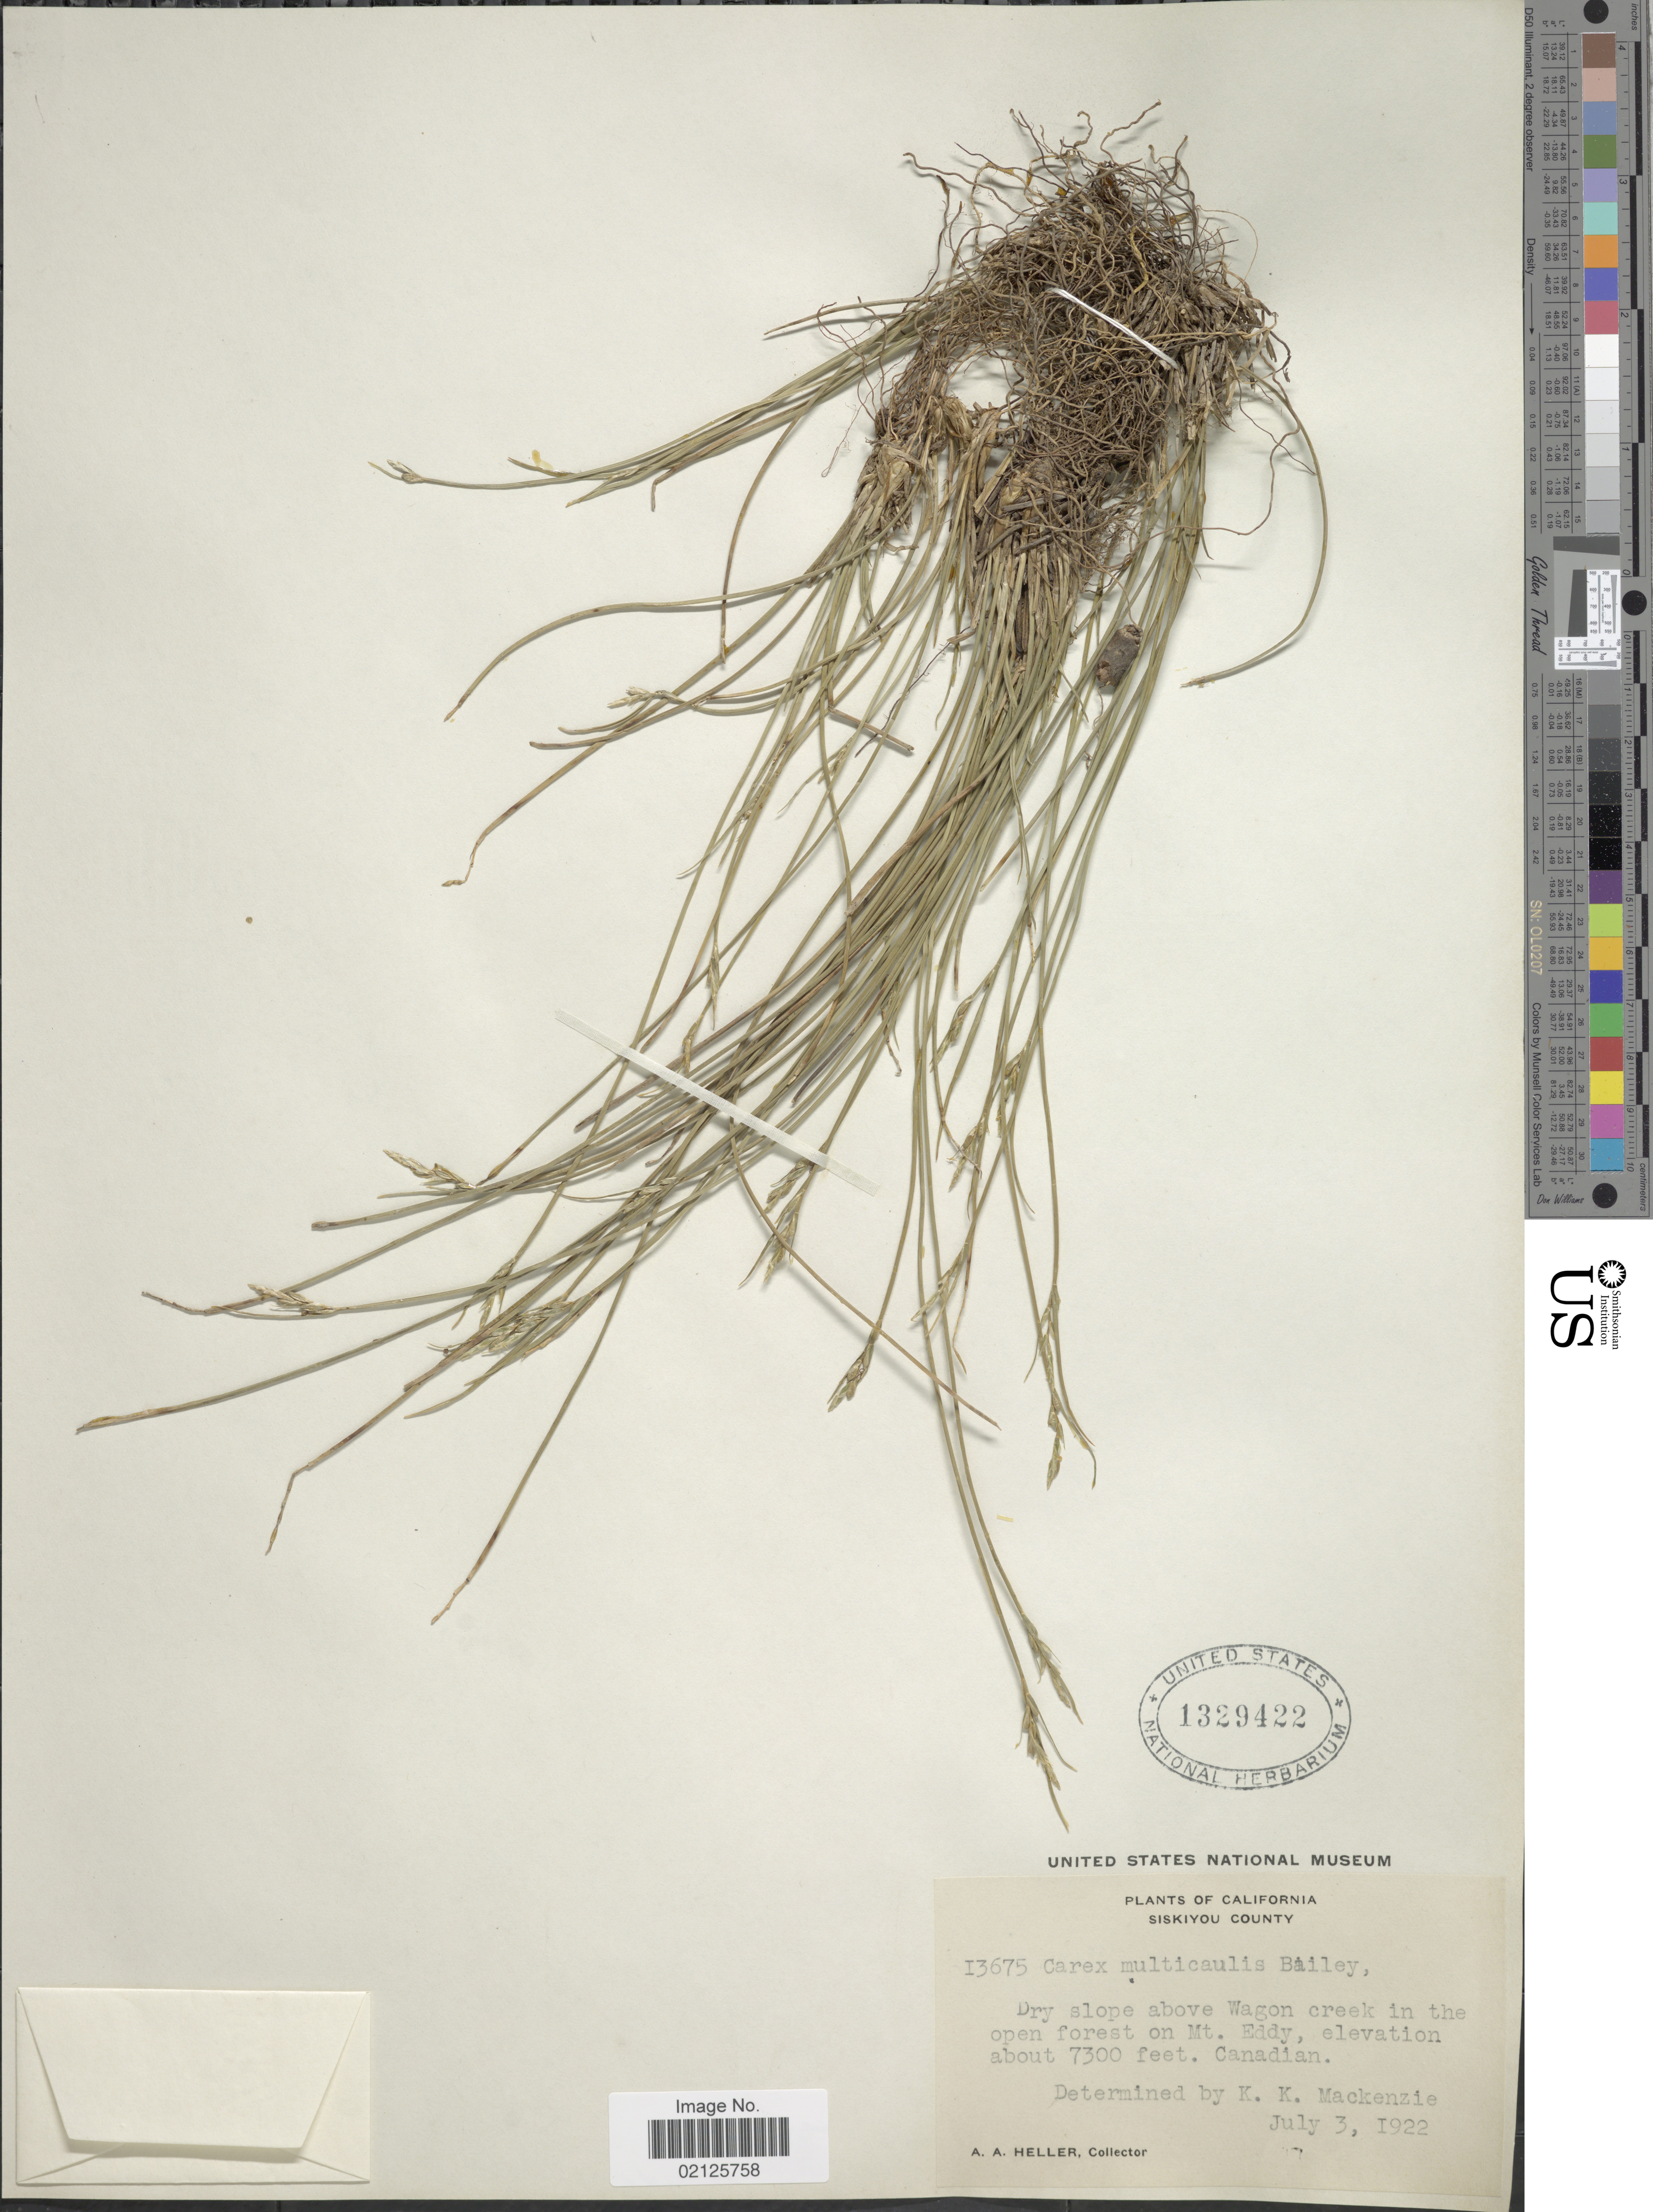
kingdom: Plantae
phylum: Tracheophyta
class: Liliopsida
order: Poales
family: Cyperaceae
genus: Carex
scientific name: Carex multicaulis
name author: L.H. Bailey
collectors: A. A. Heller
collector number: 13675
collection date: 1922-07-03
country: United States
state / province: California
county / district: Siskiyou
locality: Siskiyou County, Dry slope above Wagon creek in the open forest on Mt Eddy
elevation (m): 2225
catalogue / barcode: US 1329422